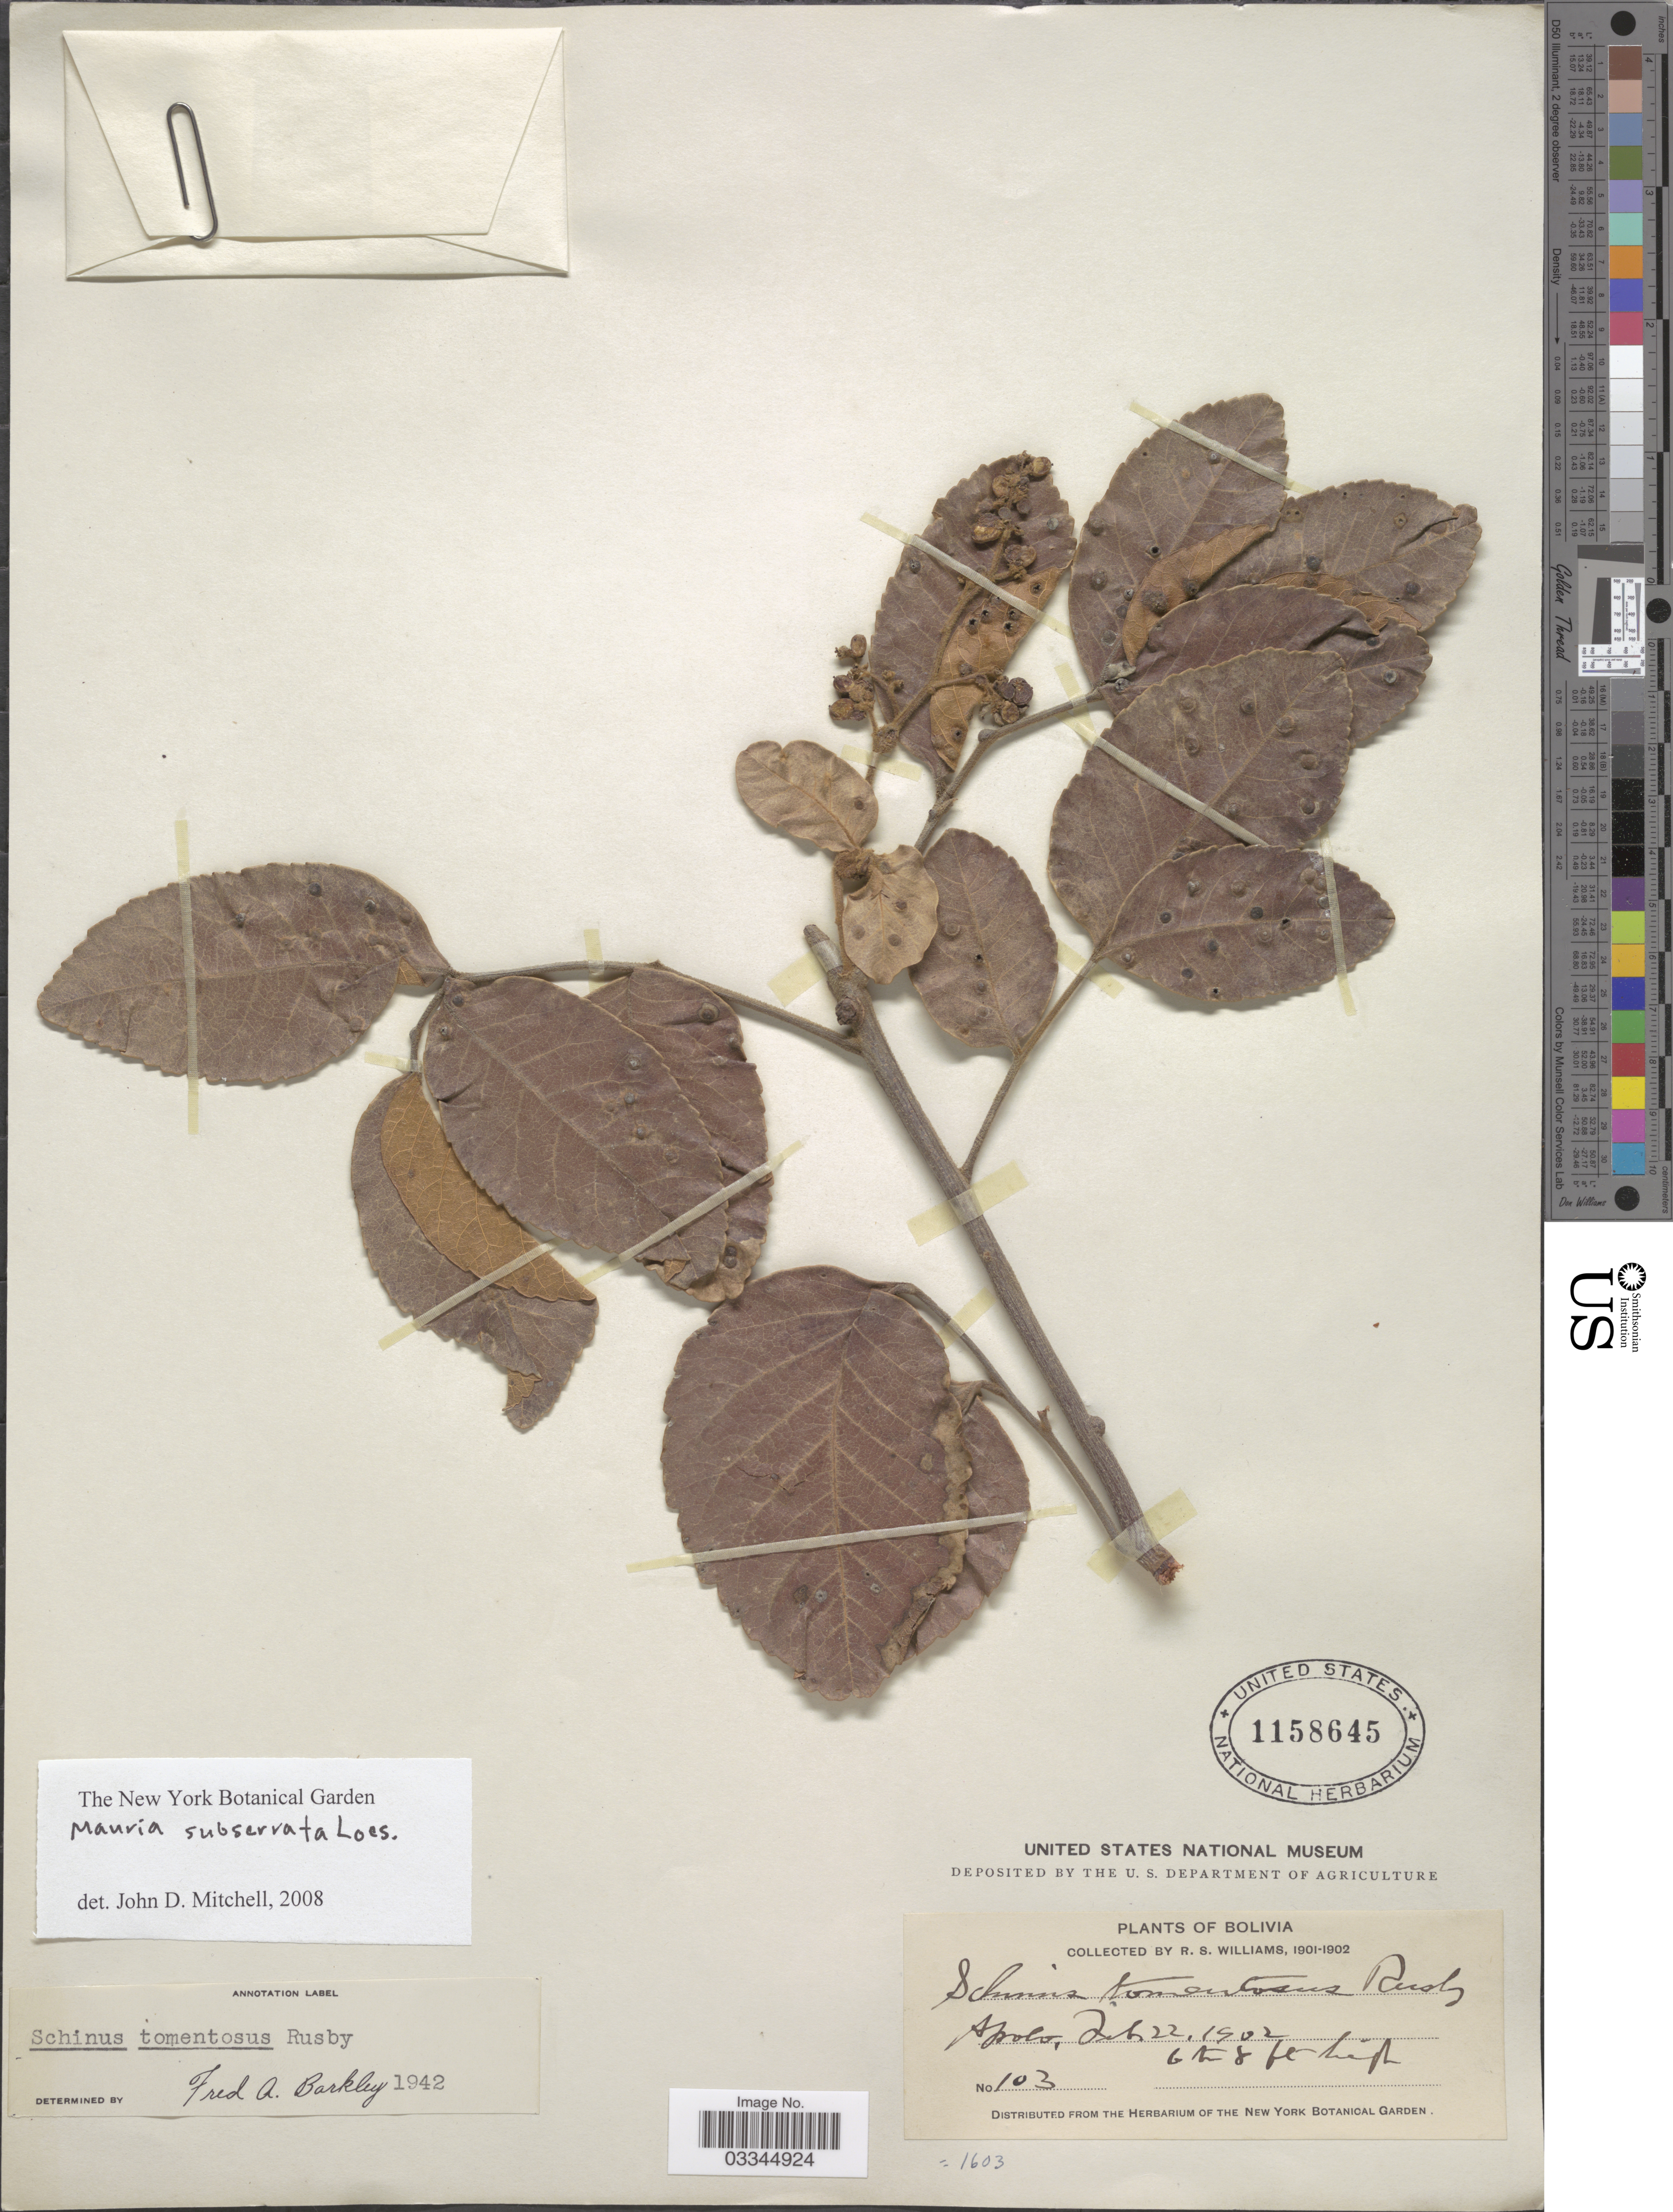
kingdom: Plantae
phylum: Tracheophyta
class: Magnoliopsida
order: Sapindales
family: Anacardiaceae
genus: Mauria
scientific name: Mauria subserrata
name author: Loes.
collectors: R. S. Williams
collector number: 103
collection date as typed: Feb. 22, 1902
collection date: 1902-02-22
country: Bolivia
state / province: La Paz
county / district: Franz Tamayo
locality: Apolo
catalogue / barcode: US 1158645